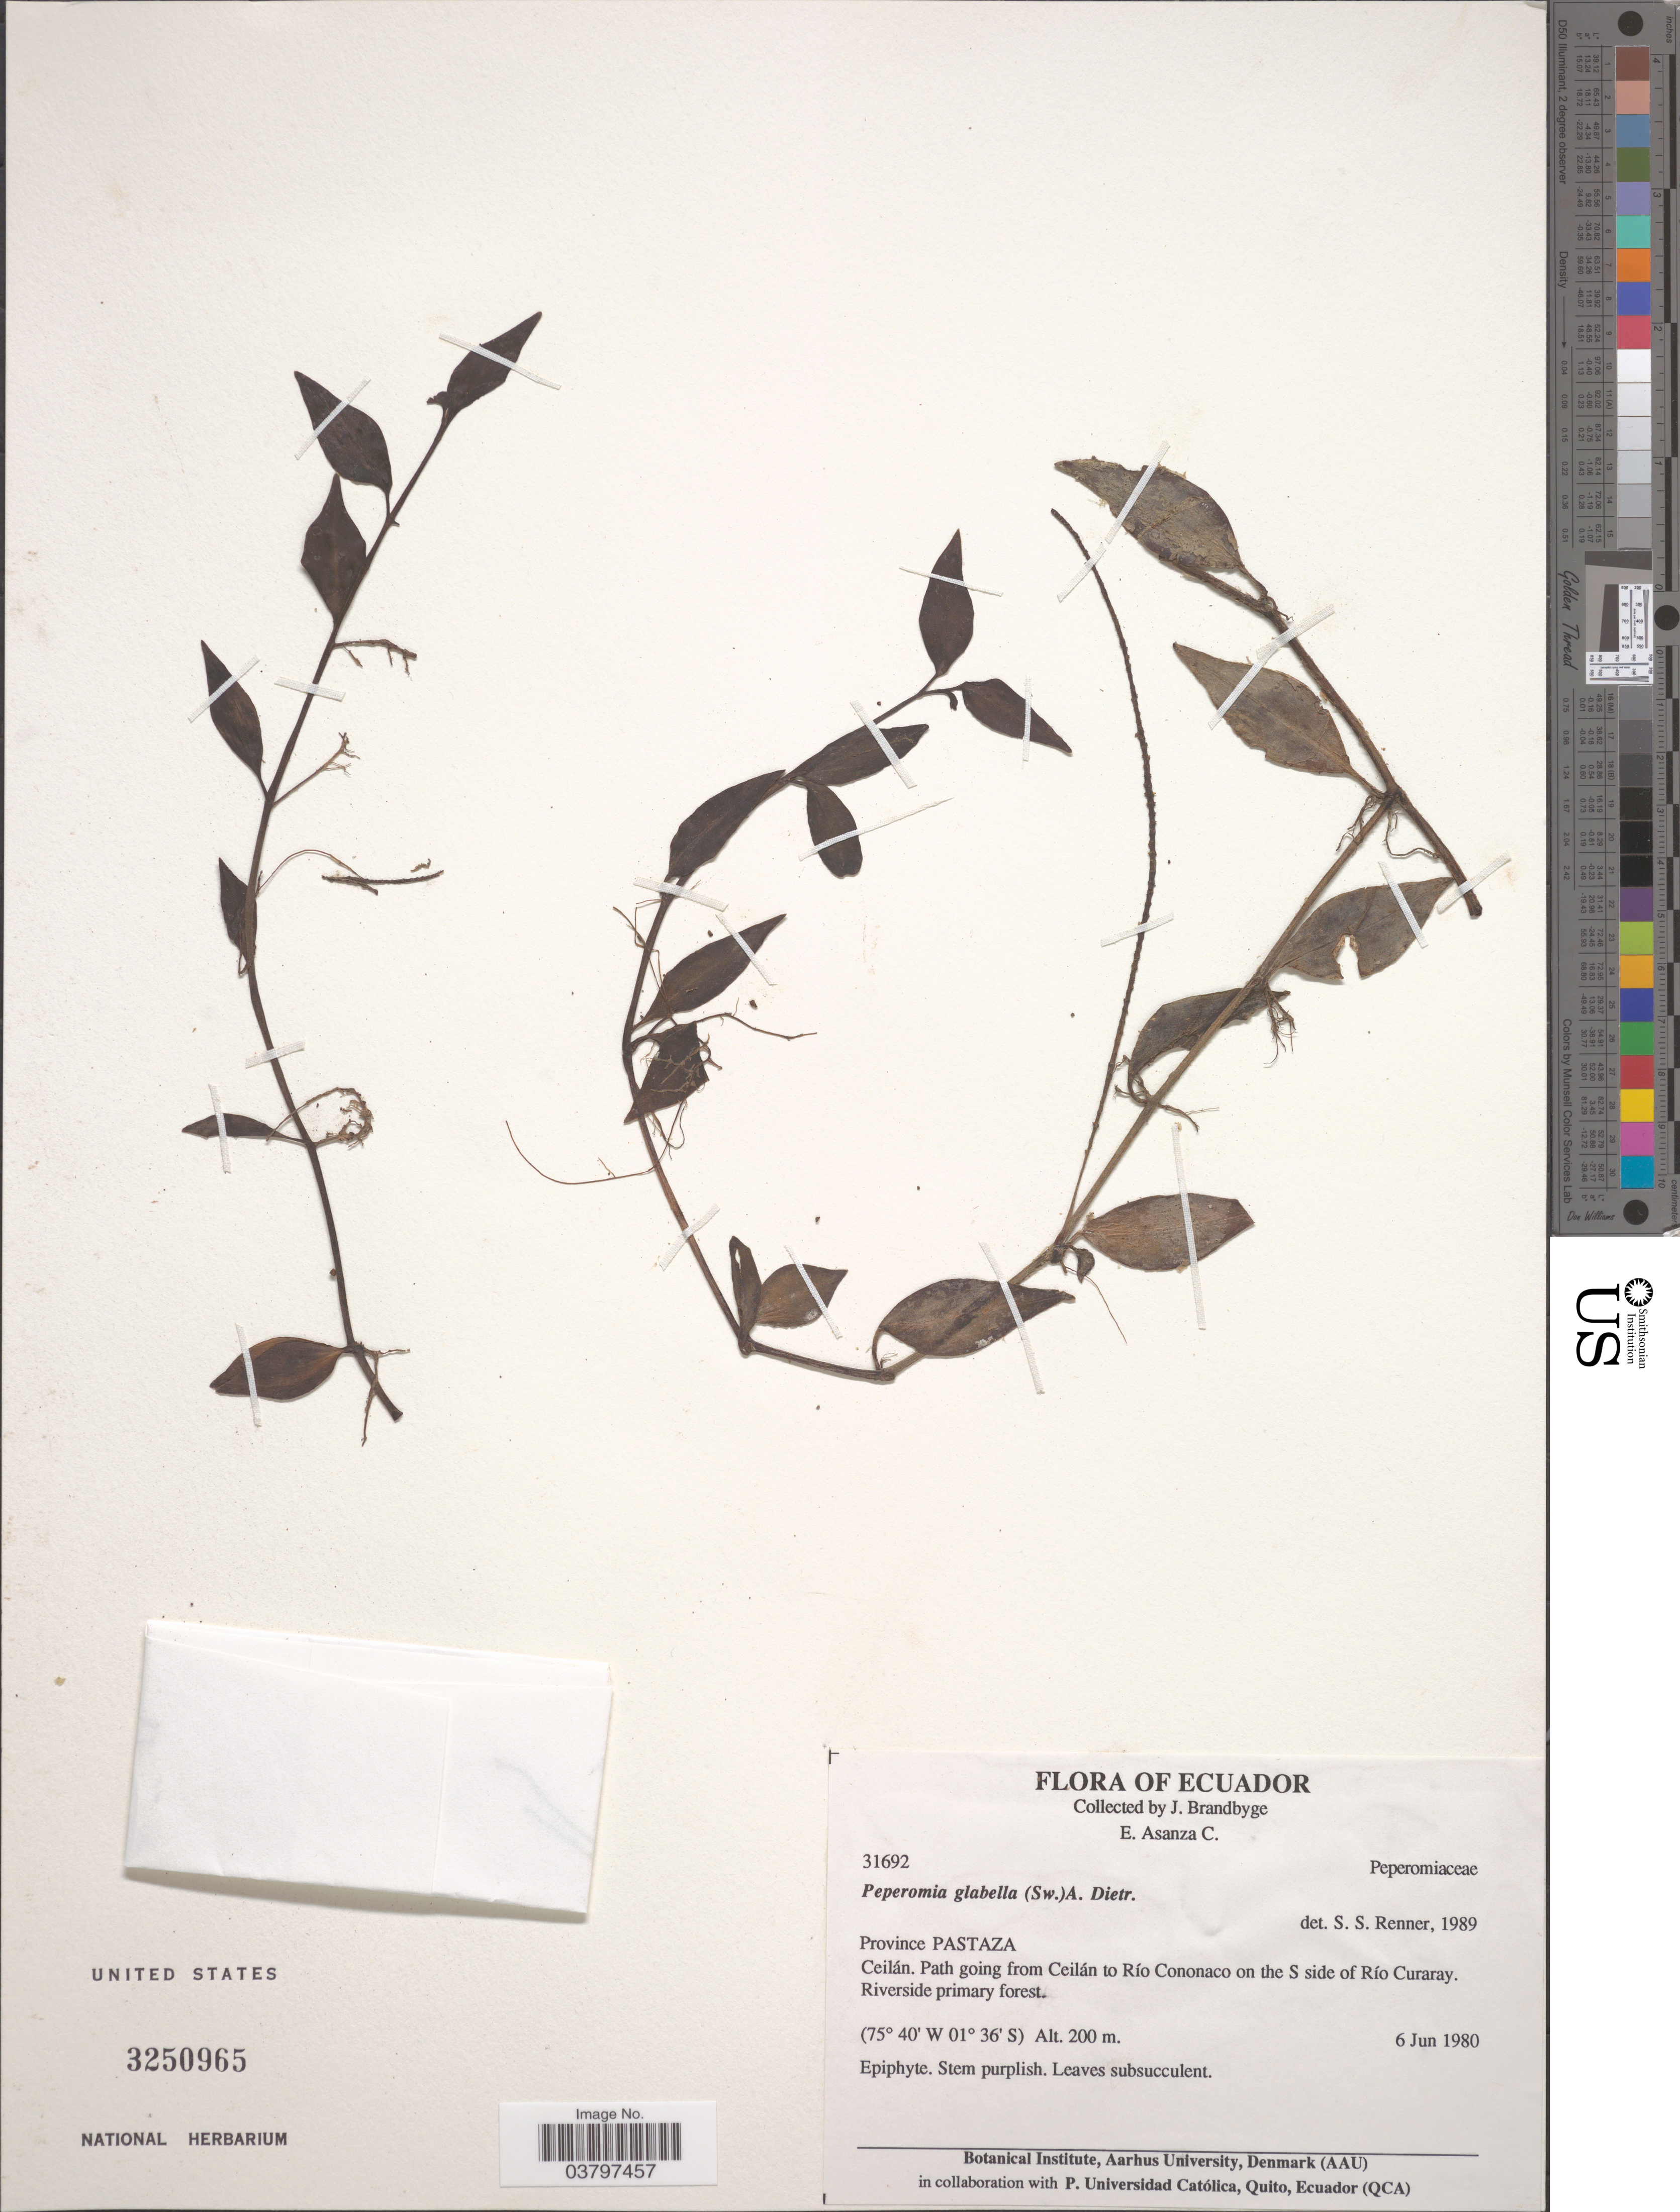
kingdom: Plantae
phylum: Tracheophyta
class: Magnoliopsida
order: Piperales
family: Piperaceae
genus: Peperomia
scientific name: Peperomia glabella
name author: (Sw.) A. Dietr.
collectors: J. Brandbyge & E. Asanza C.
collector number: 31692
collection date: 1980-06-06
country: Ecuador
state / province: Pastaza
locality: Ceilán. Path going from Ceilán to Río Cononaco on the S side of Río Curaray.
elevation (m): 200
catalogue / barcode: US 3250965